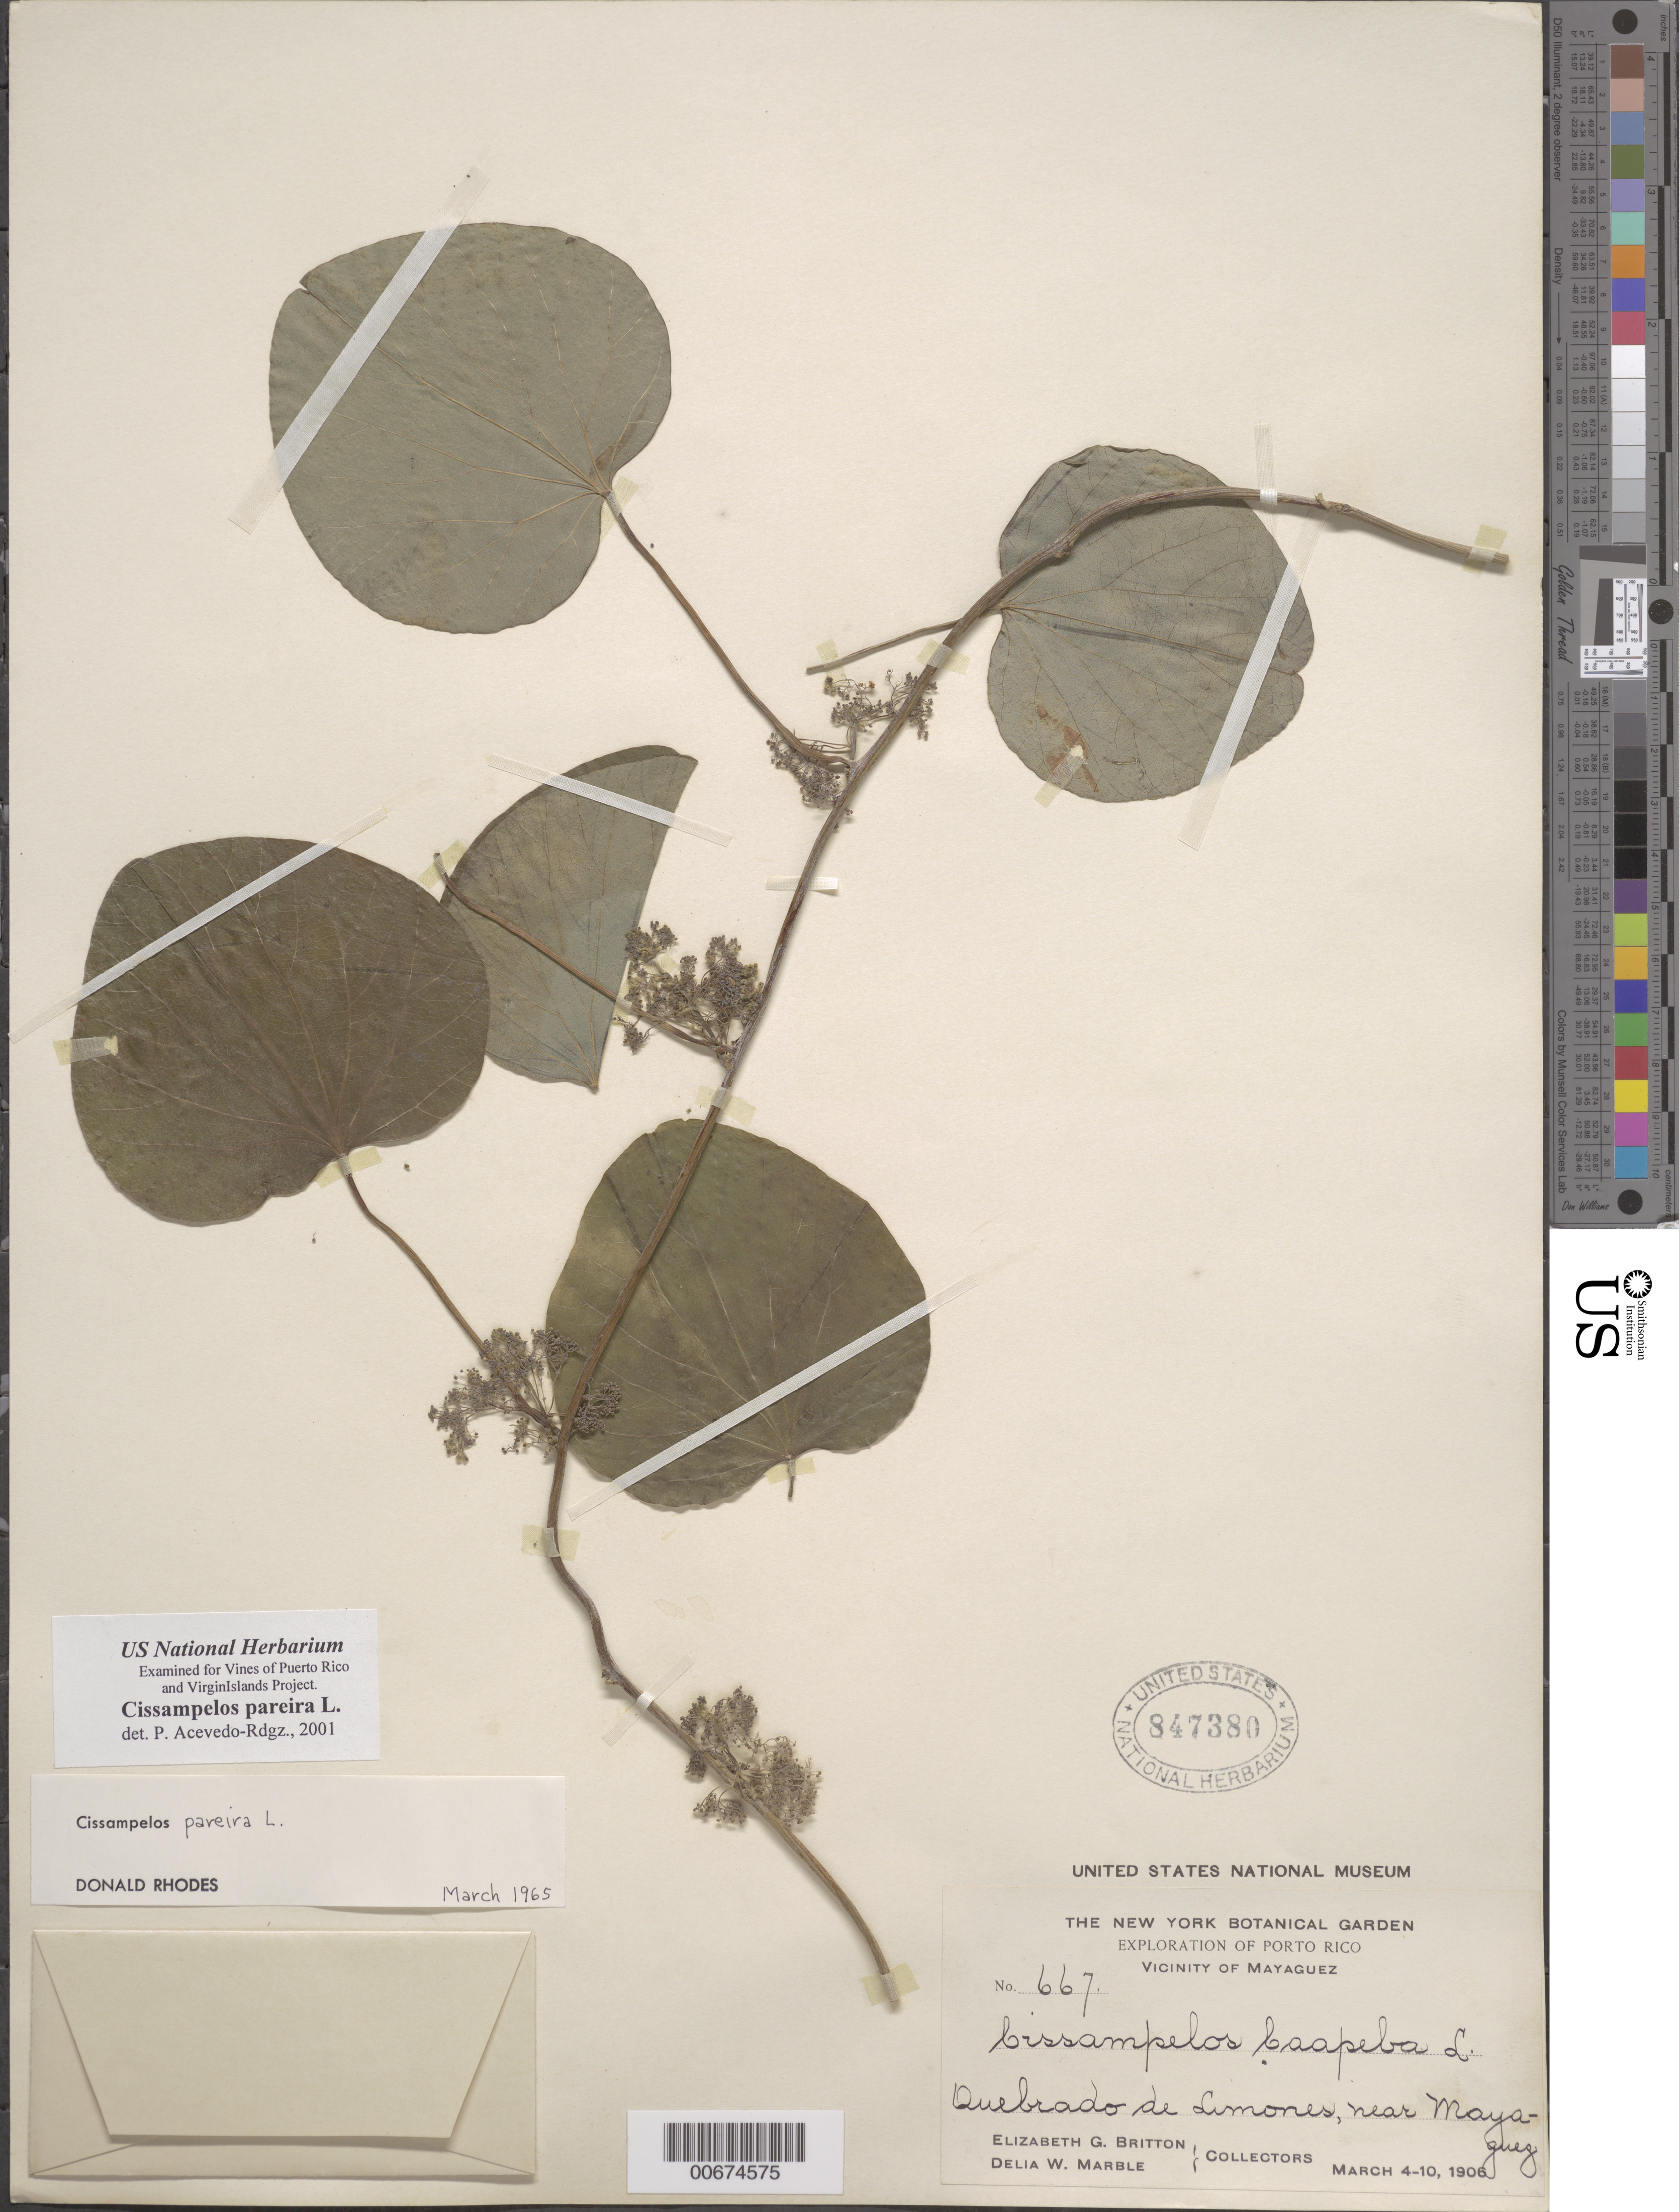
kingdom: Plantae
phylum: Tracheophyta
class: Magnoliopsida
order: Ranunculales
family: Menispermaceae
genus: Cissampelos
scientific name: Cissampelos pareira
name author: L.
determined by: Acevedo-Rodríguez, P., (BOT), Smithsonian Institution - National Museum of Natural History (UNITED STATES)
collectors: E. G. Britton & D. W. Marble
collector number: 667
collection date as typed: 04 Mar 1906 to 10 Mar 1906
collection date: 1906-03-04/1906-03-10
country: Puerto Rico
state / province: Mayagüez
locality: Quebrada de Limones, near Mayaguez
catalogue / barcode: US 847380